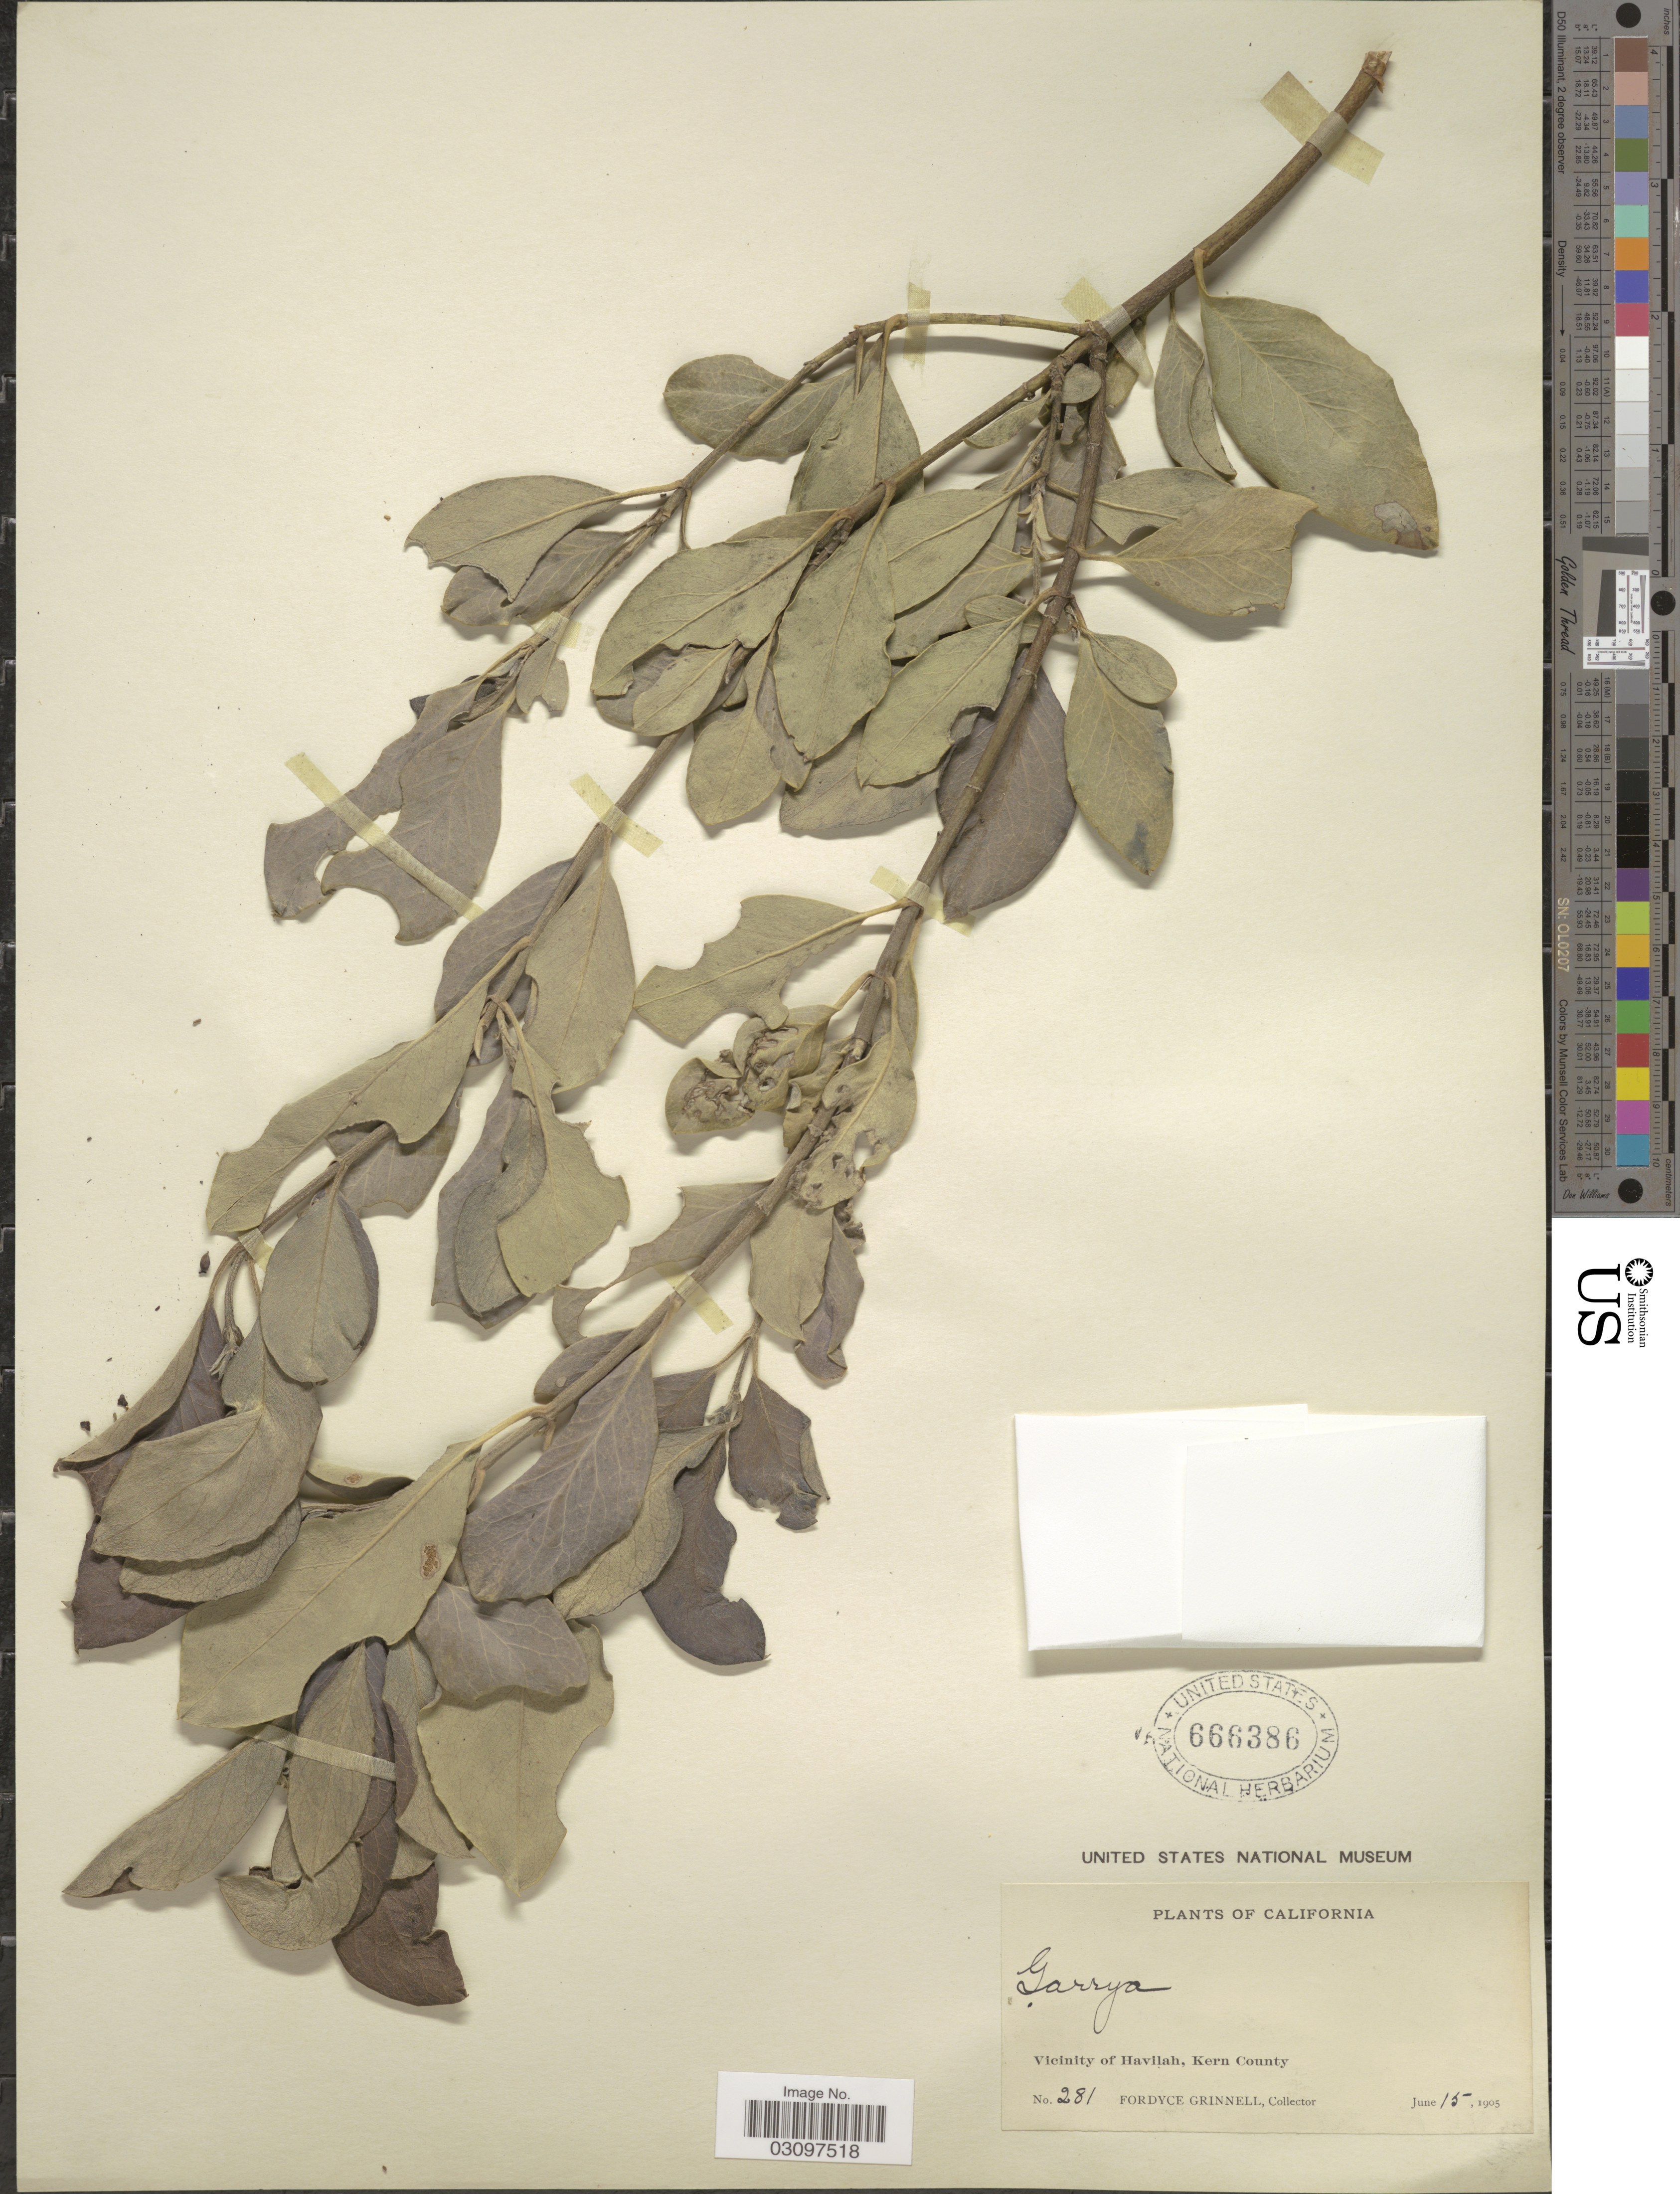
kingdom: Plantae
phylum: Tracheophyta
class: Magnoliopsida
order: Garryales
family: Garryaceae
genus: Garrya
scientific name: Garrya veatchii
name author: Kellogg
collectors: F. Grinnell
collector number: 281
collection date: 1905-06-15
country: United States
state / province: California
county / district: Kern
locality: Vicinity of Havilah, Kern County.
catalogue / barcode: US 666386